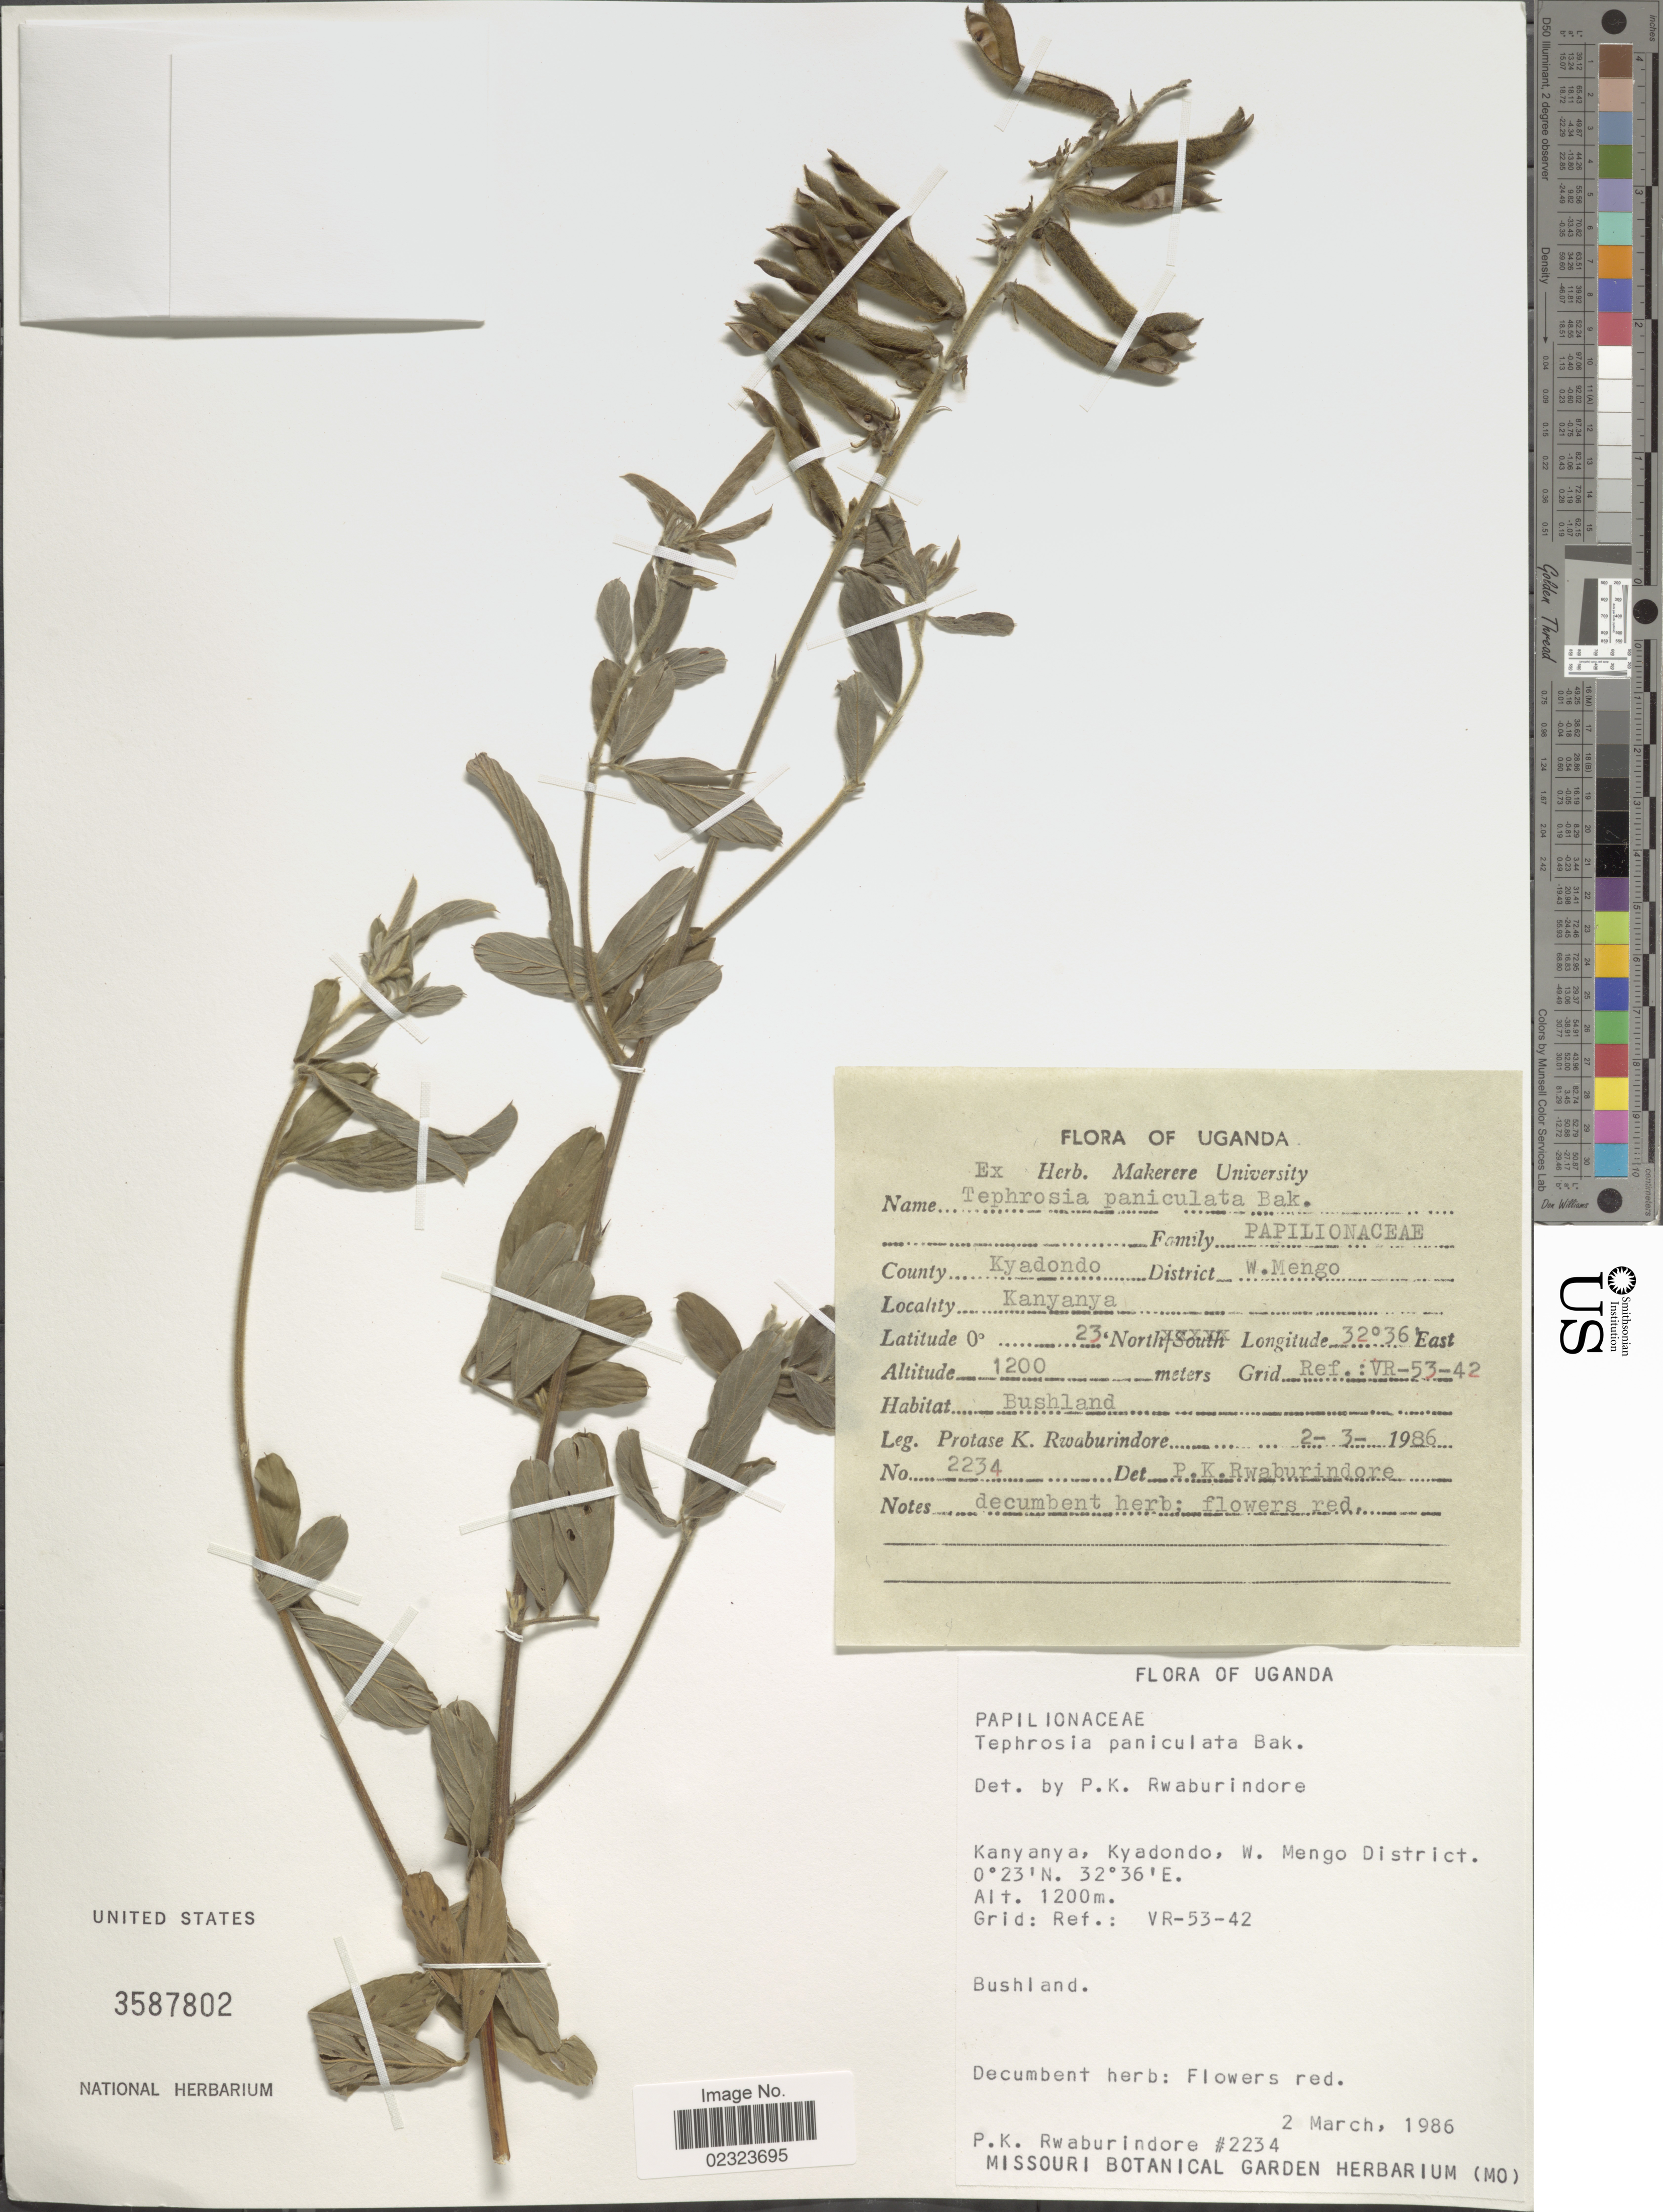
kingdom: Plantae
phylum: Tracheophyta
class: Magnoliopsida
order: Fabales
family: Fabaceae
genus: Tephrosia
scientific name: Tephrosia paniculata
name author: Baker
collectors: P. Rwaburindore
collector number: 2234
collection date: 1986-03-02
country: Uganda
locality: County Kyadondo, District W. Mengo, Kanyanya, bushland.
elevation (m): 1200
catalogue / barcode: US 3587802